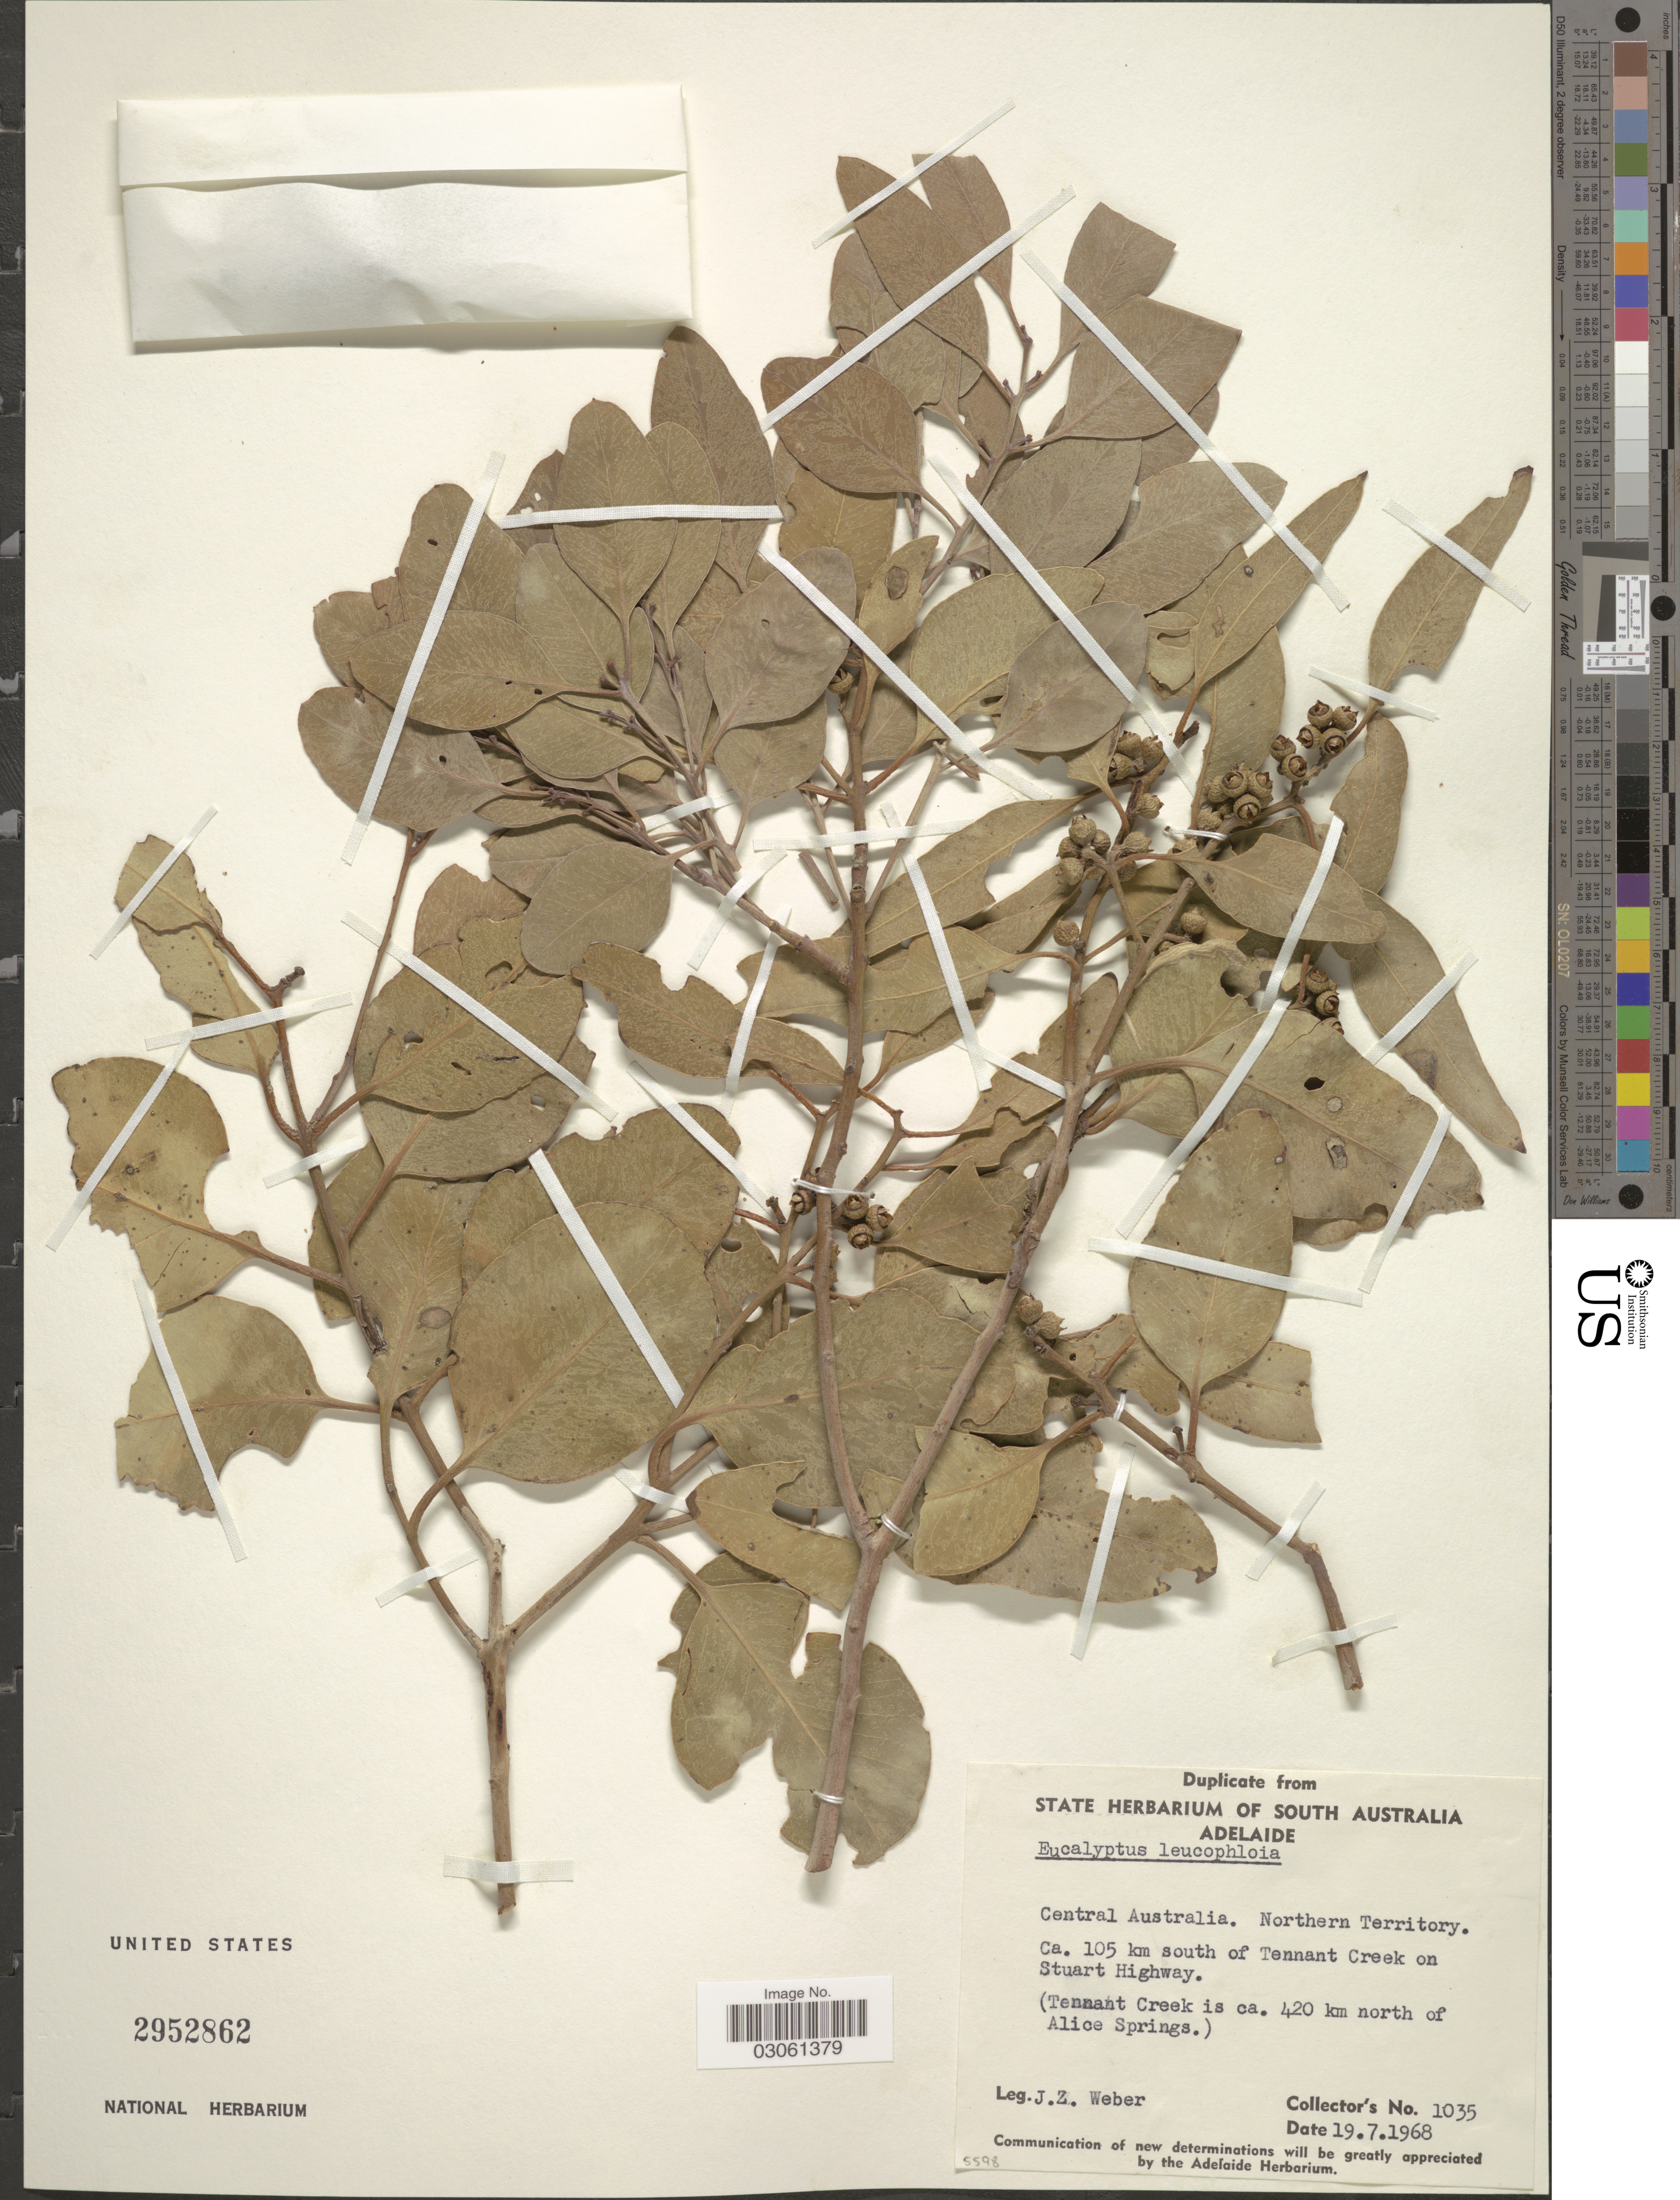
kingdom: Plantae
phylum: Tracheophyta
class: Magnoliopsida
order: Myrtales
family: Myrtaceae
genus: Eucalyptus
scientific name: Eucalyptus leucophloia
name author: Brooker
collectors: J.Z. Weber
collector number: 1035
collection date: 1968-07-19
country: Australia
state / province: Northern Territory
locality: Central Australia. Ca. 105 km south of Tennant Creek on Stuart Highway. (Tennant Creek is ca. 420 km north of Alice Springs).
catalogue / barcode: US 2952862